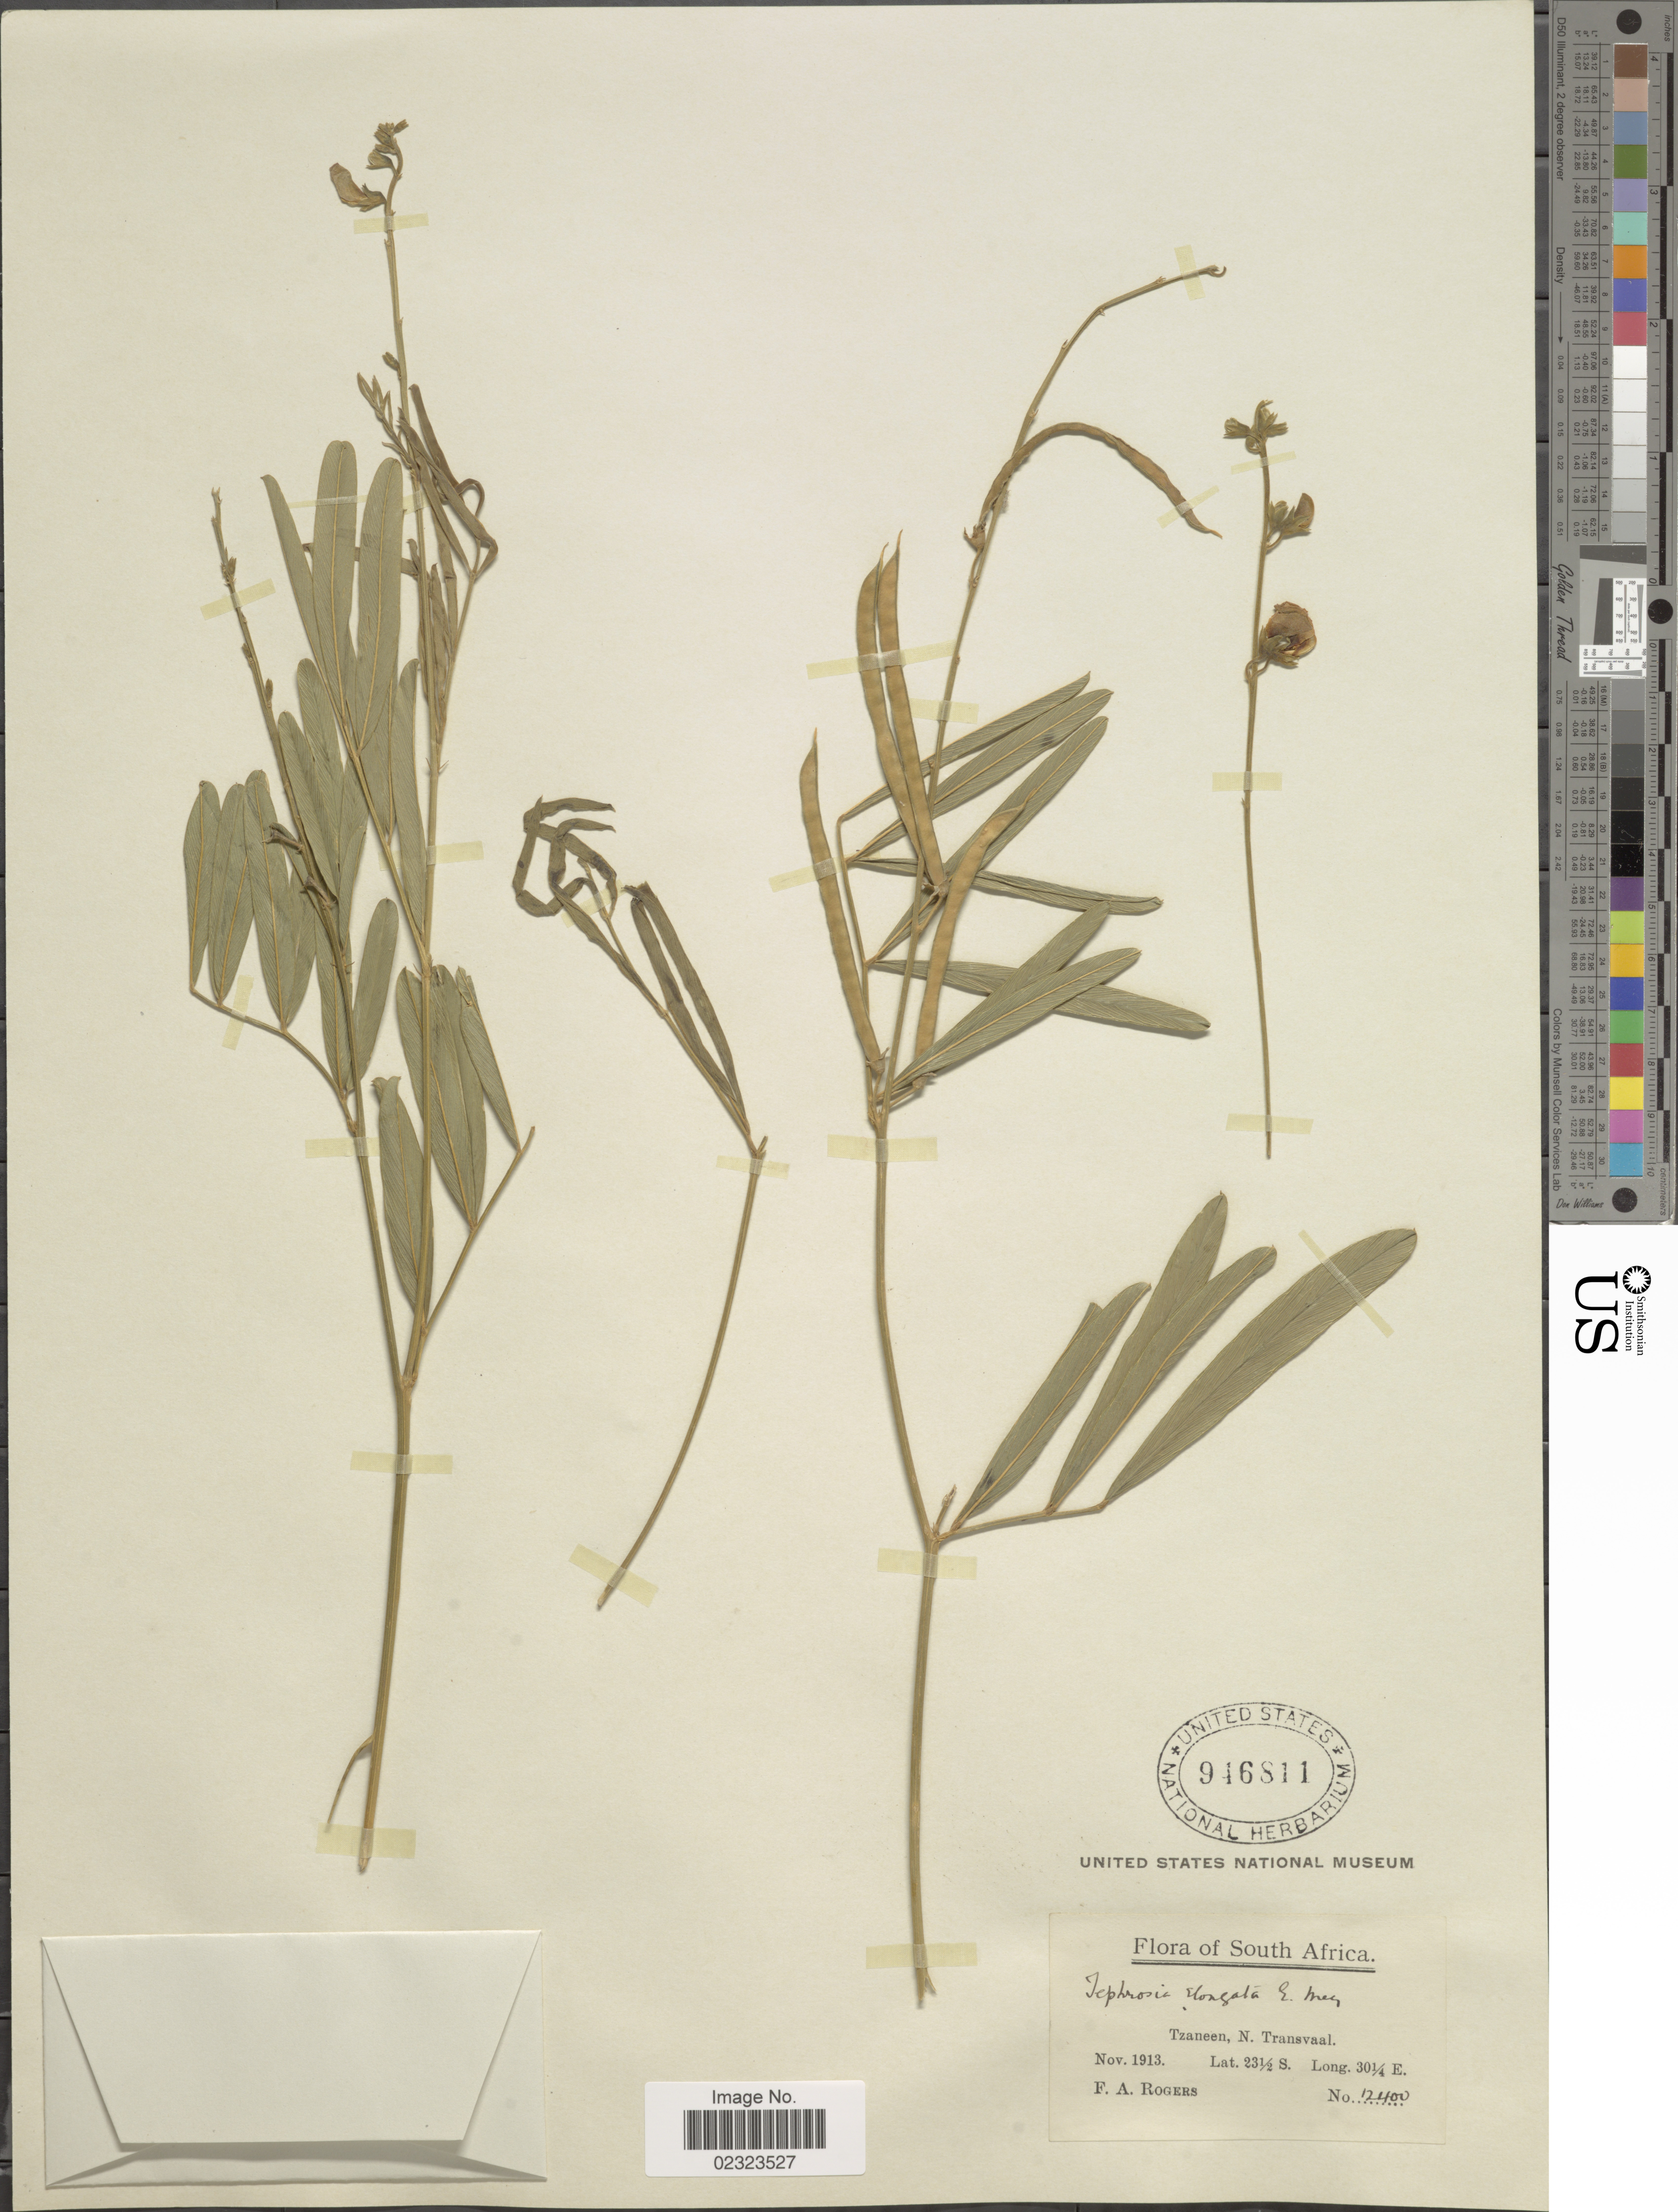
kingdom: Plantae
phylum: Tracheophyta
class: Magnoliopsida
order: Fabales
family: Fabaceae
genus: Tephrosia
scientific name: Tephrosia elongata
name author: E. Mey.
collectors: F. A. Rogers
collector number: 12400*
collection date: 1913-11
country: South Africa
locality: Tzaneen, N. Transvaal.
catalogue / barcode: US 946811